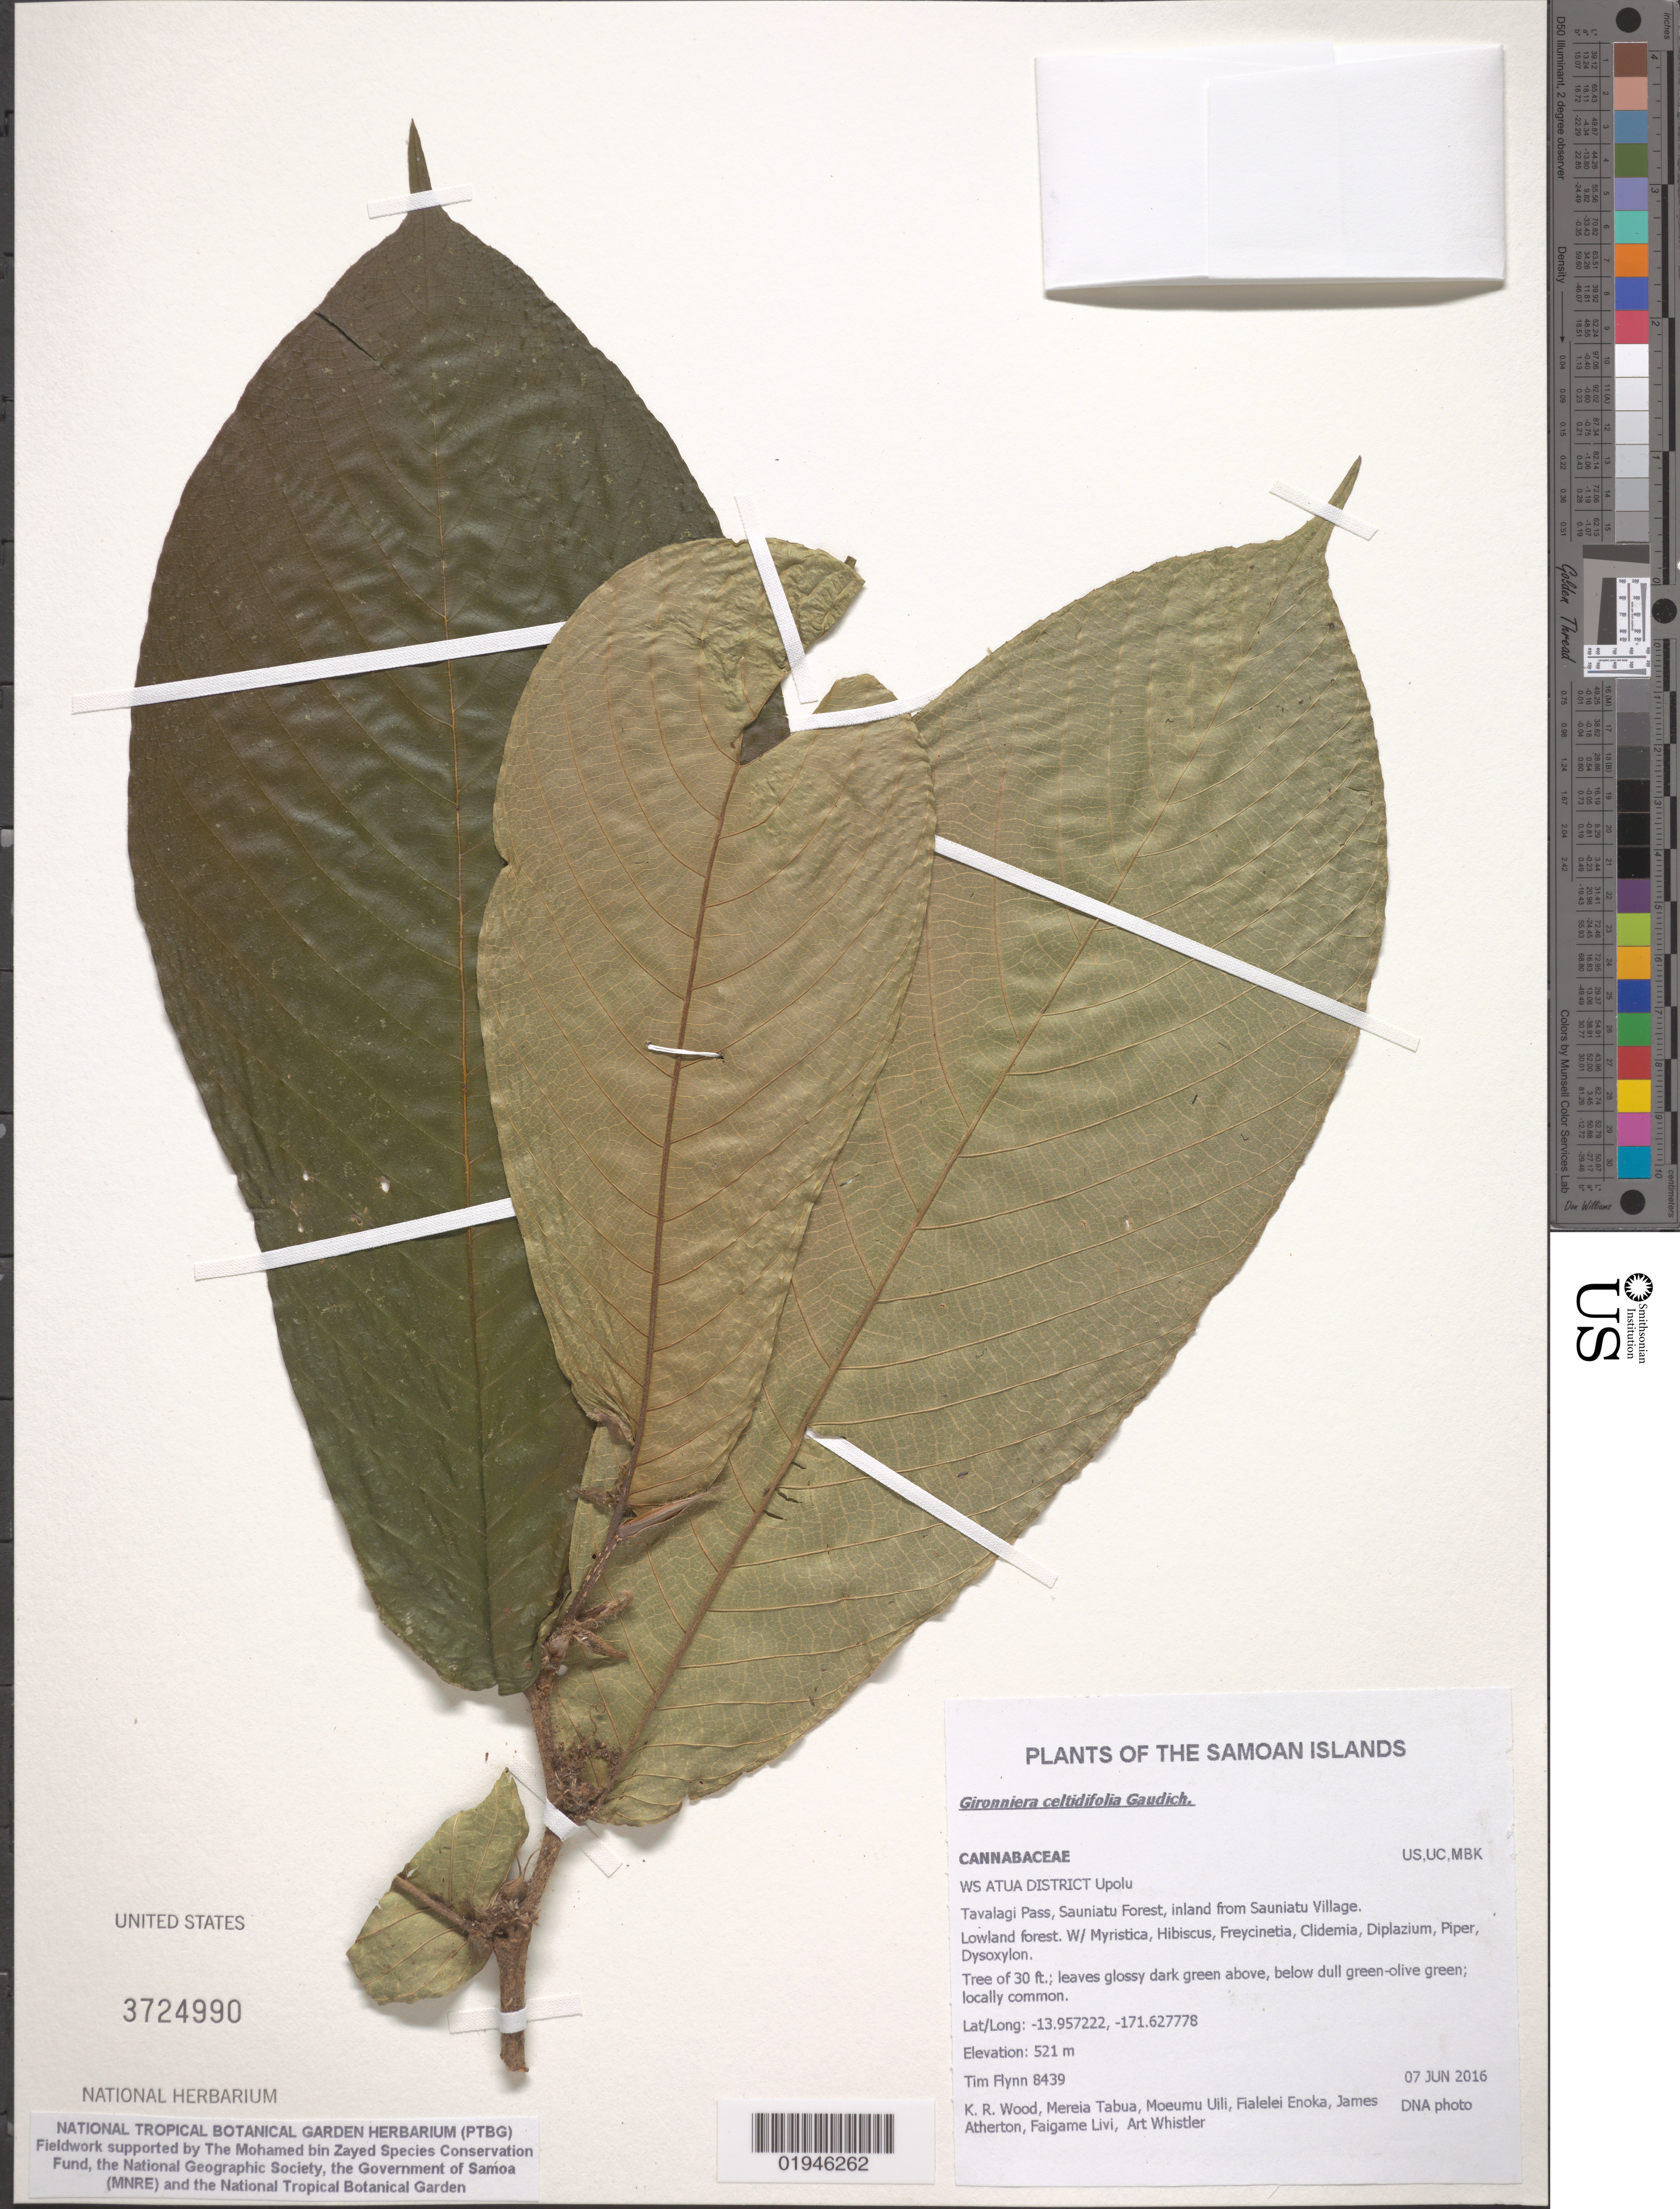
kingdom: Plantae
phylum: Tracheophyta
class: Magnoliopsida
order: Rosales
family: Cannabaceae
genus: Gironniera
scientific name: Gironniera celtidifolia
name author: Gaudich.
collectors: T. W. Flynn, K. R. Wood, M. Tabua, M. Uili, F. Enoka, J. Atherton, F. Livi & A. Whistler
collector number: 8439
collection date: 2016-06-07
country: Samoa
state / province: Atua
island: Upolu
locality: Atua District, Tavalagi Pass, Sauniatu Forest, inland from Sauniatu village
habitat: Lowland forest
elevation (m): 521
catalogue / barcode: US 3724990